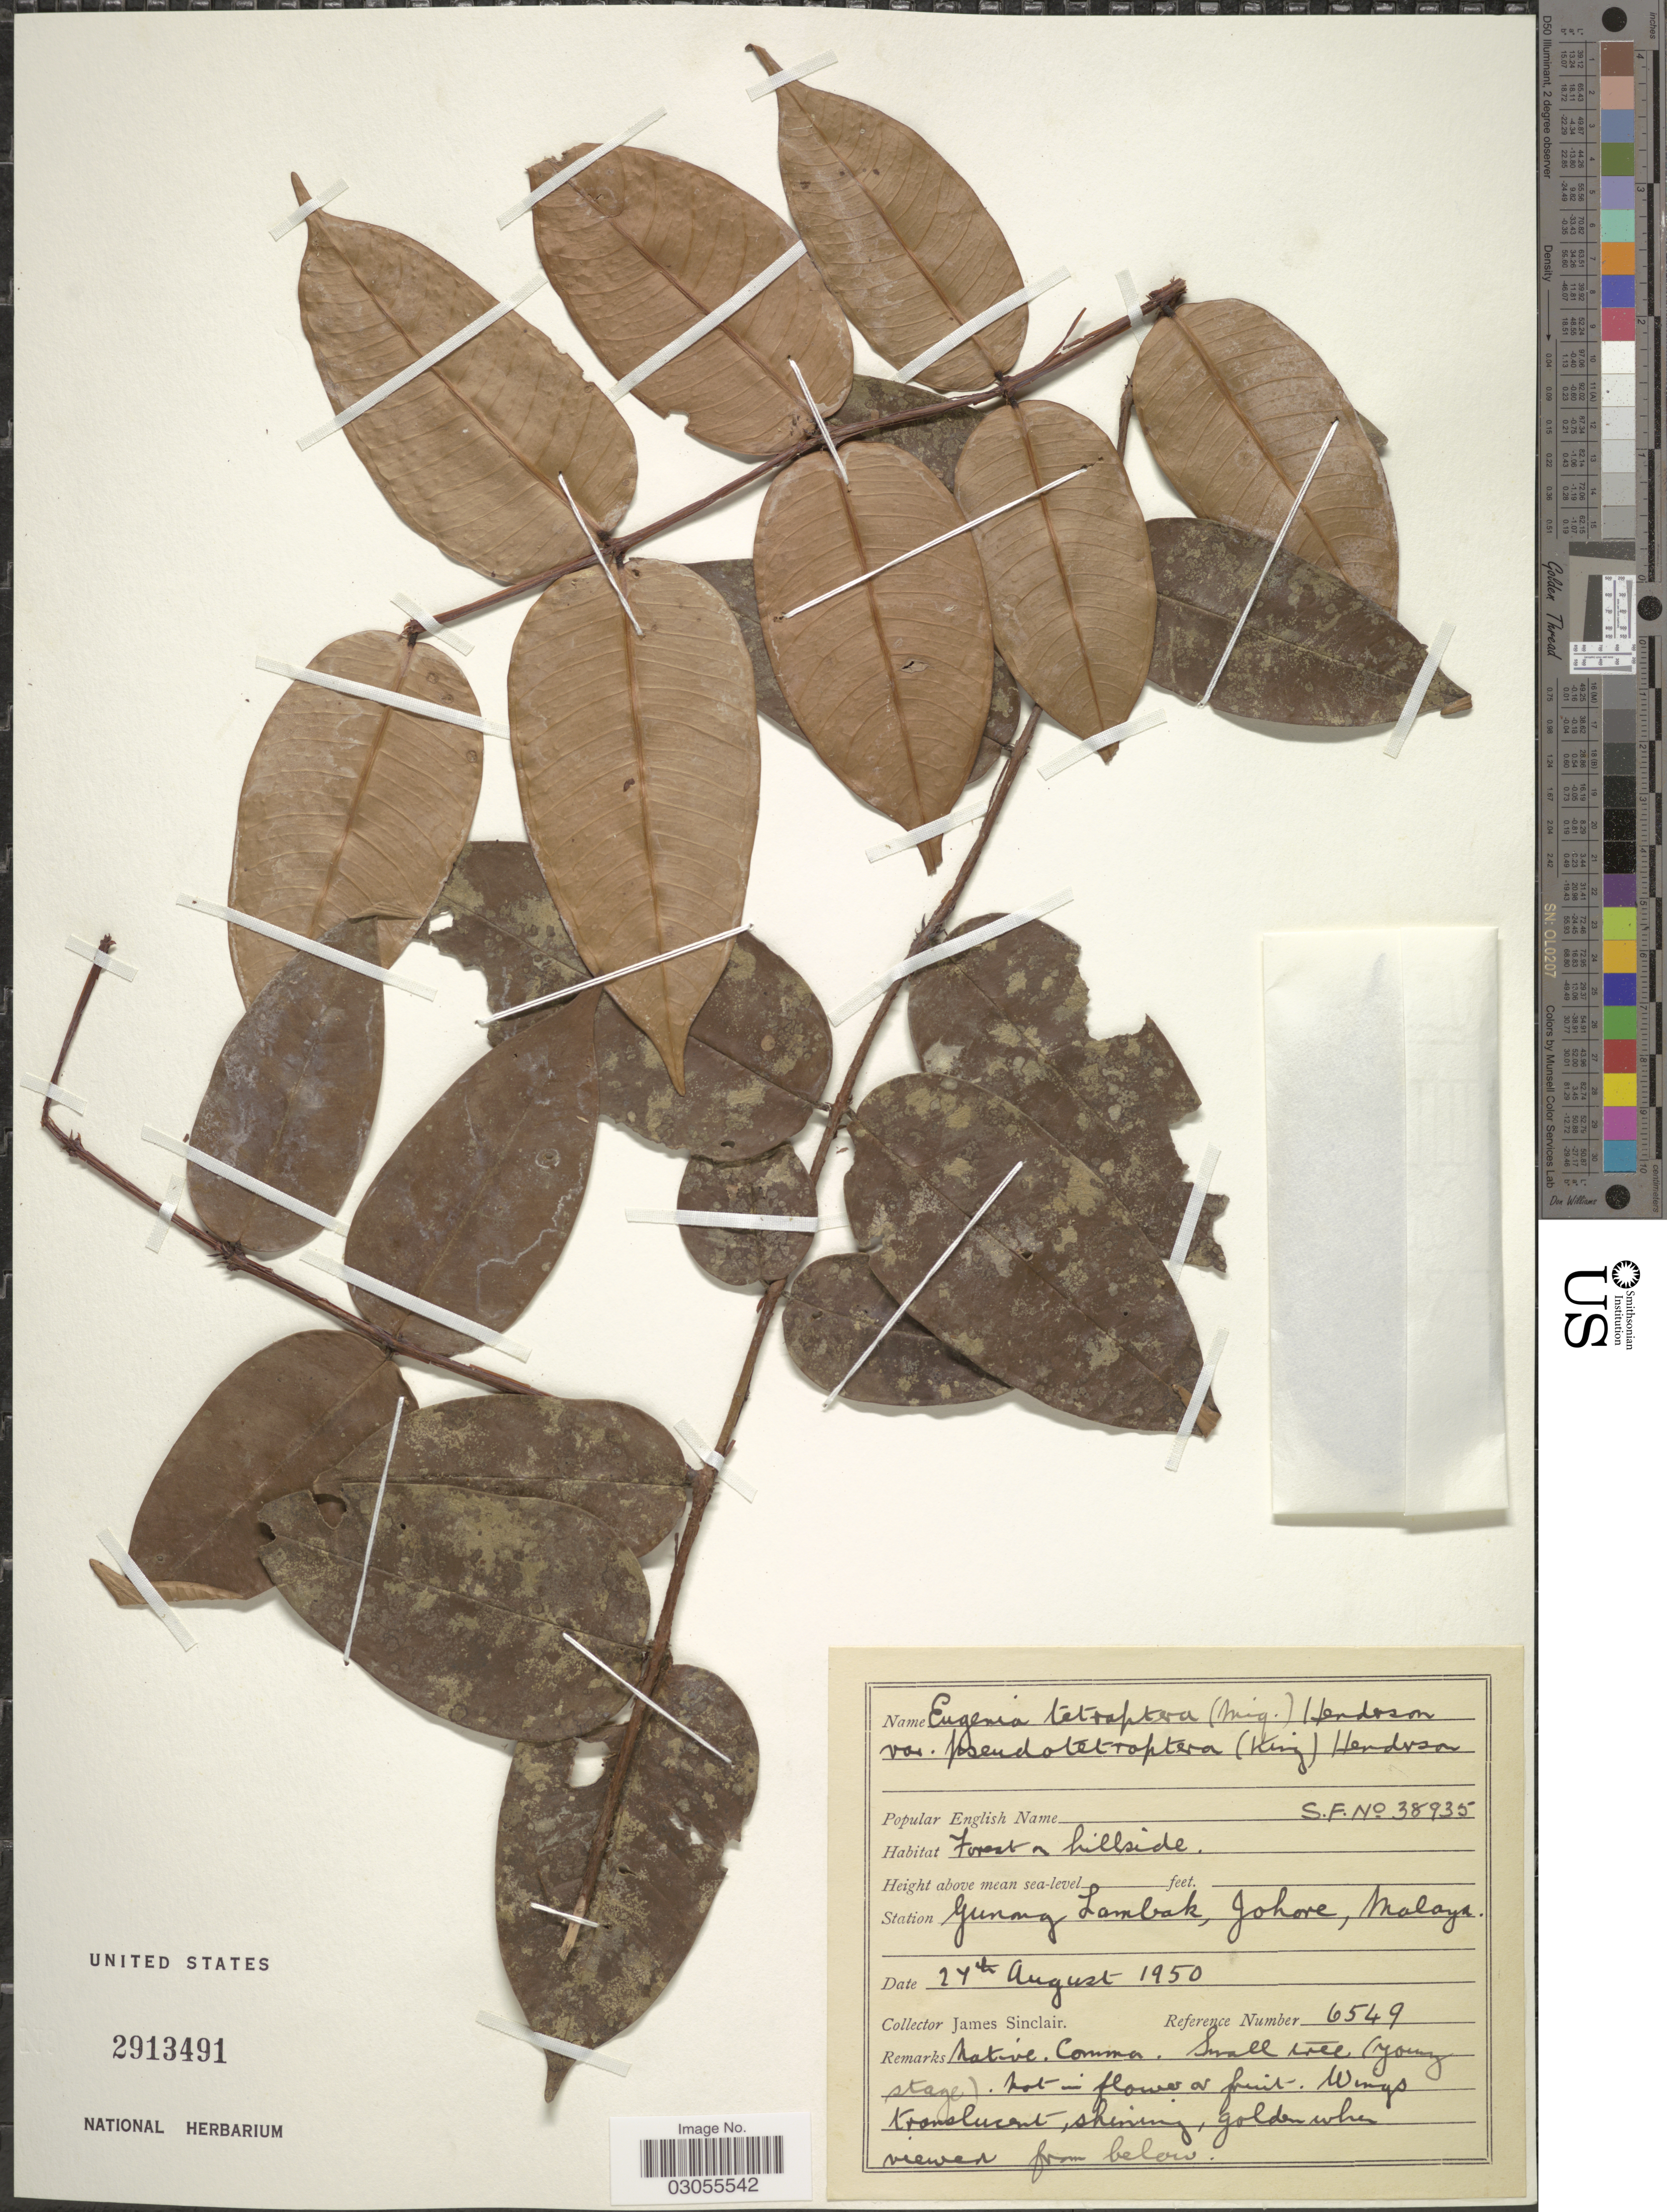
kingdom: Plantae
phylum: Tracheophyta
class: Magnoliopsida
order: Myrtales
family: Myrtaceae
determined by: Strong, Mark T., (BOT), Smithsonian Institution - National Museum of Natural History (UNITED STATES)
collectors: J. Sinclair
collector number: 6549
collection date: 1950-08-27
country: Malaysia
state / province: Johor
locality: Gunang Lambak, Johore, Malaya.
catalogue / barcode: US 2913491